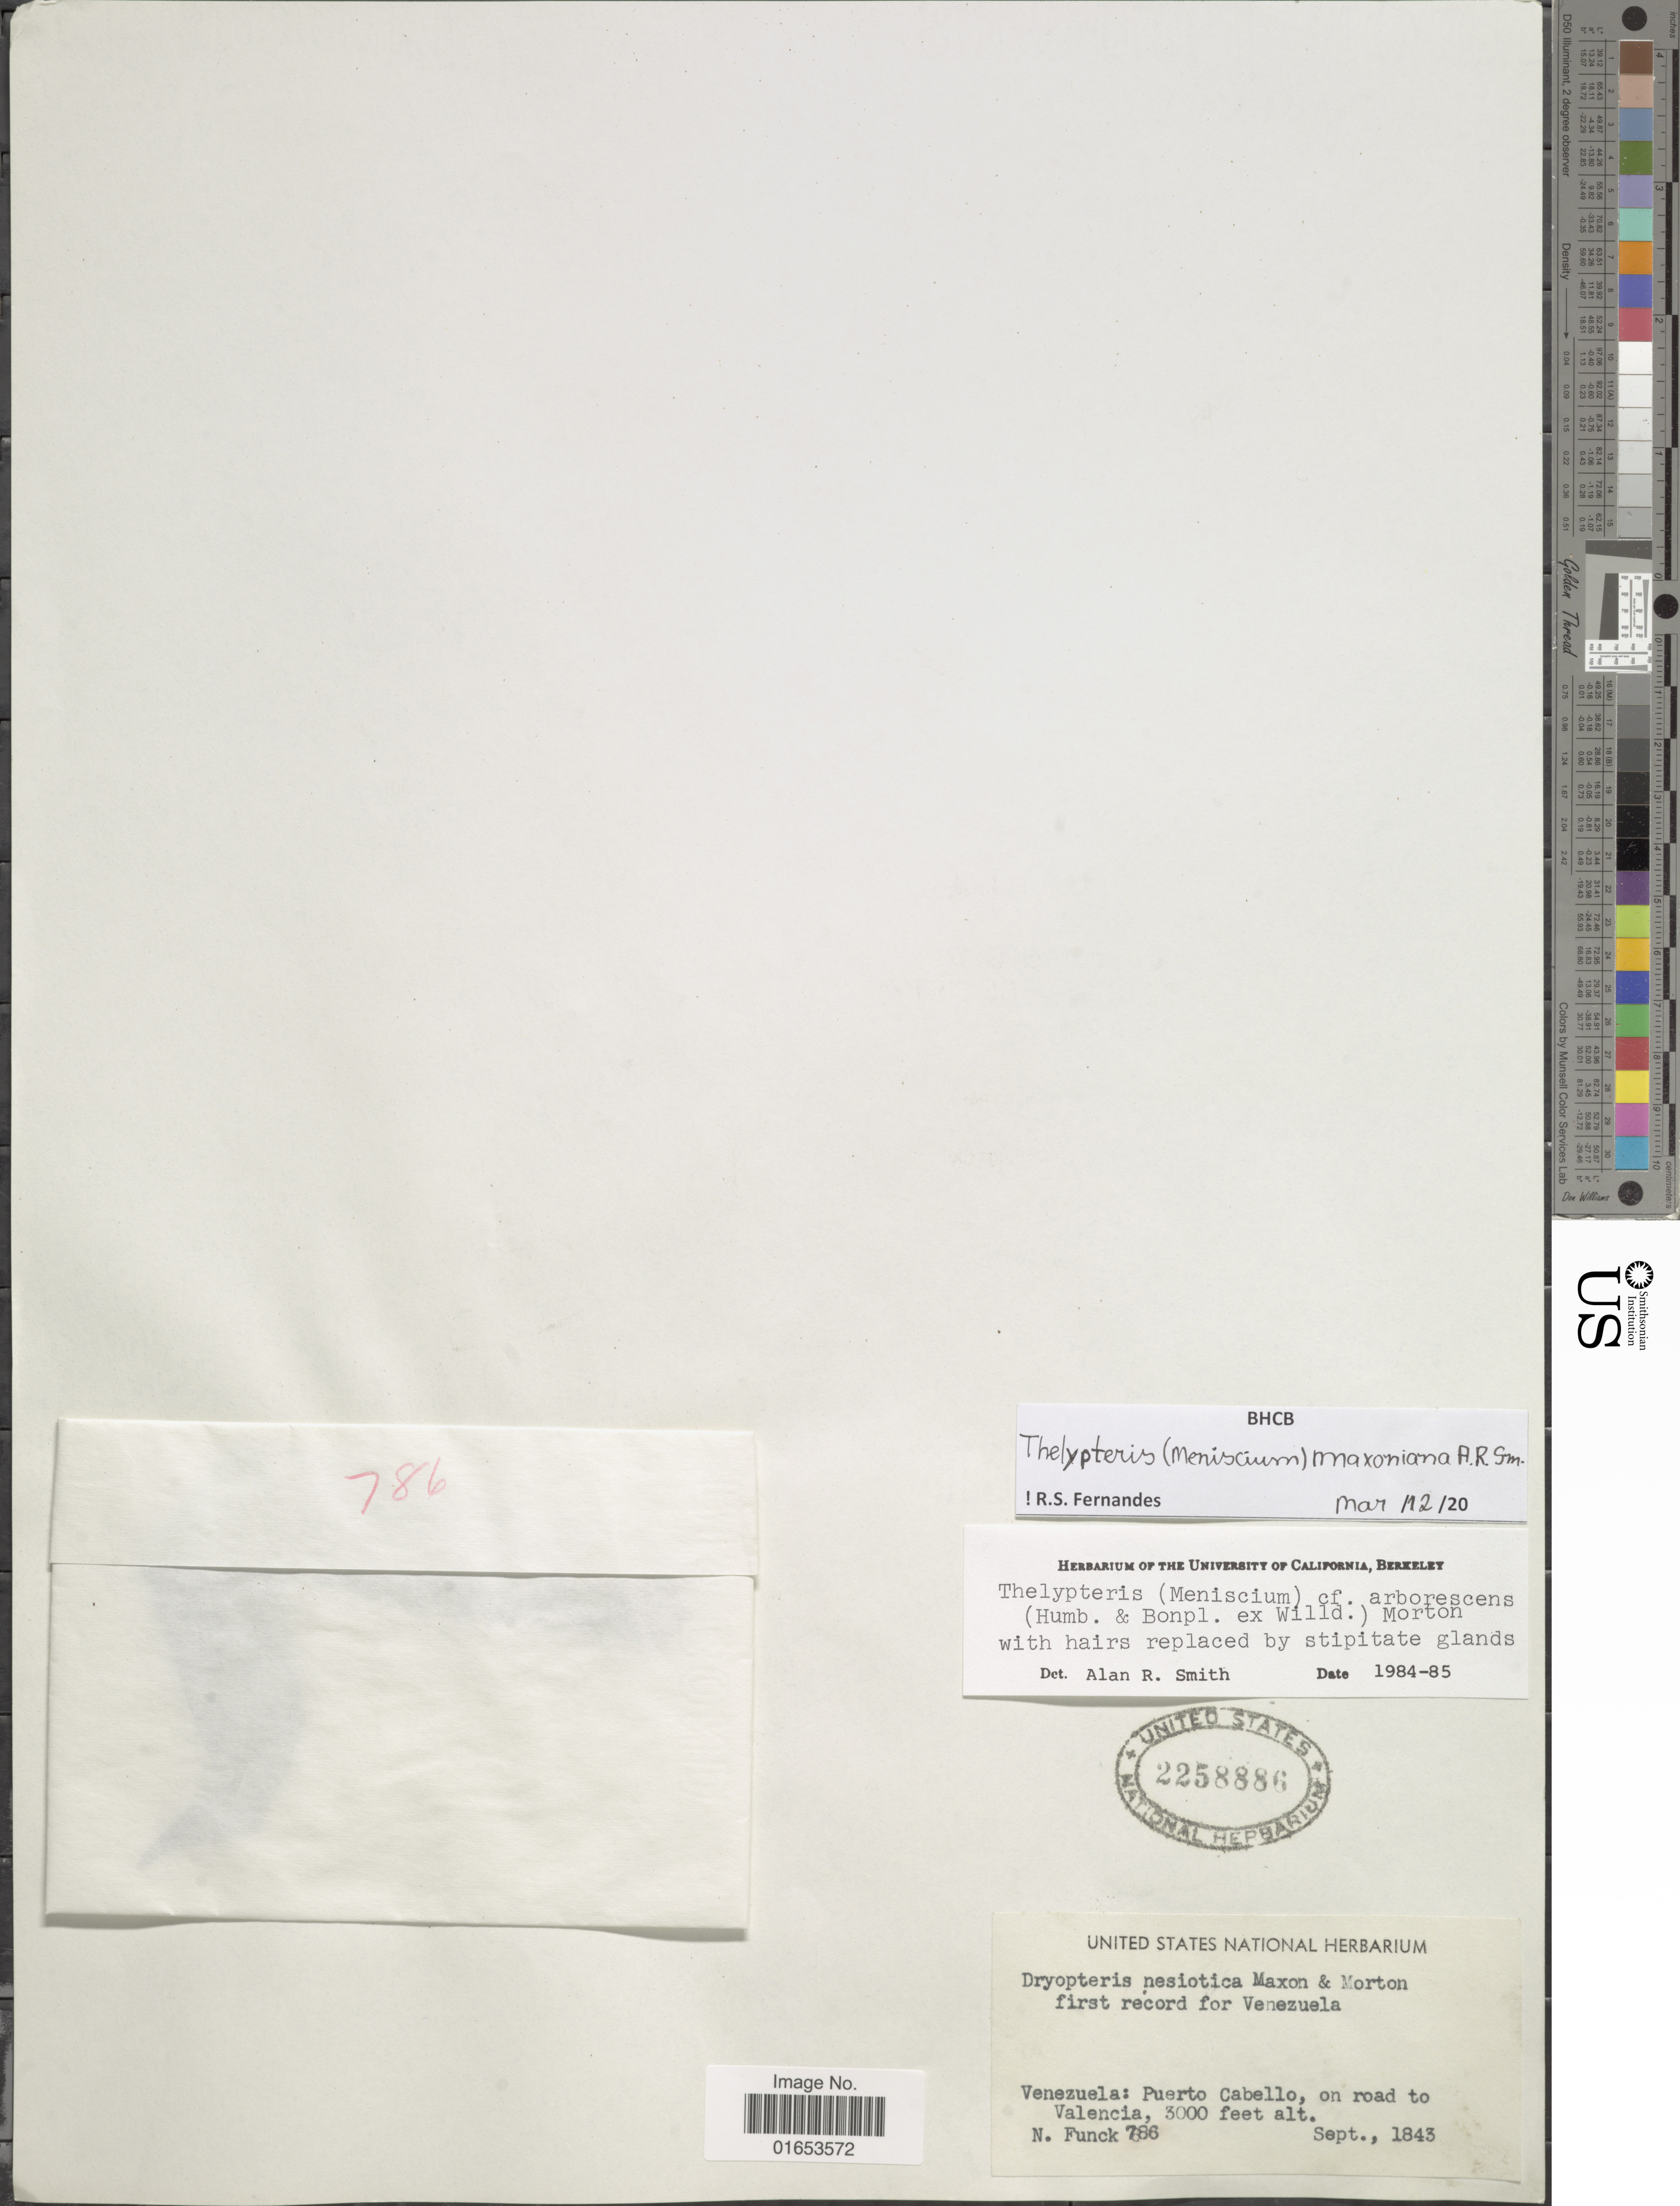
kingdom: Plantae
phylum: Tracheophyta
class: Polypodiopsida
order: Polypodiales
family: Thelypteridaceae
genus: Meniscium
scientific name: Meniscium hostmannii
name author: (Klotzsch) R.S. Fernandes & Salino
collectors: N. Funck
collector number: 786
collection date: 1843-09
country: Venezuela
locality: Puerto Cabello, on road to Valencia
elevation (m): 914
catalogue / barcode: US 2258886